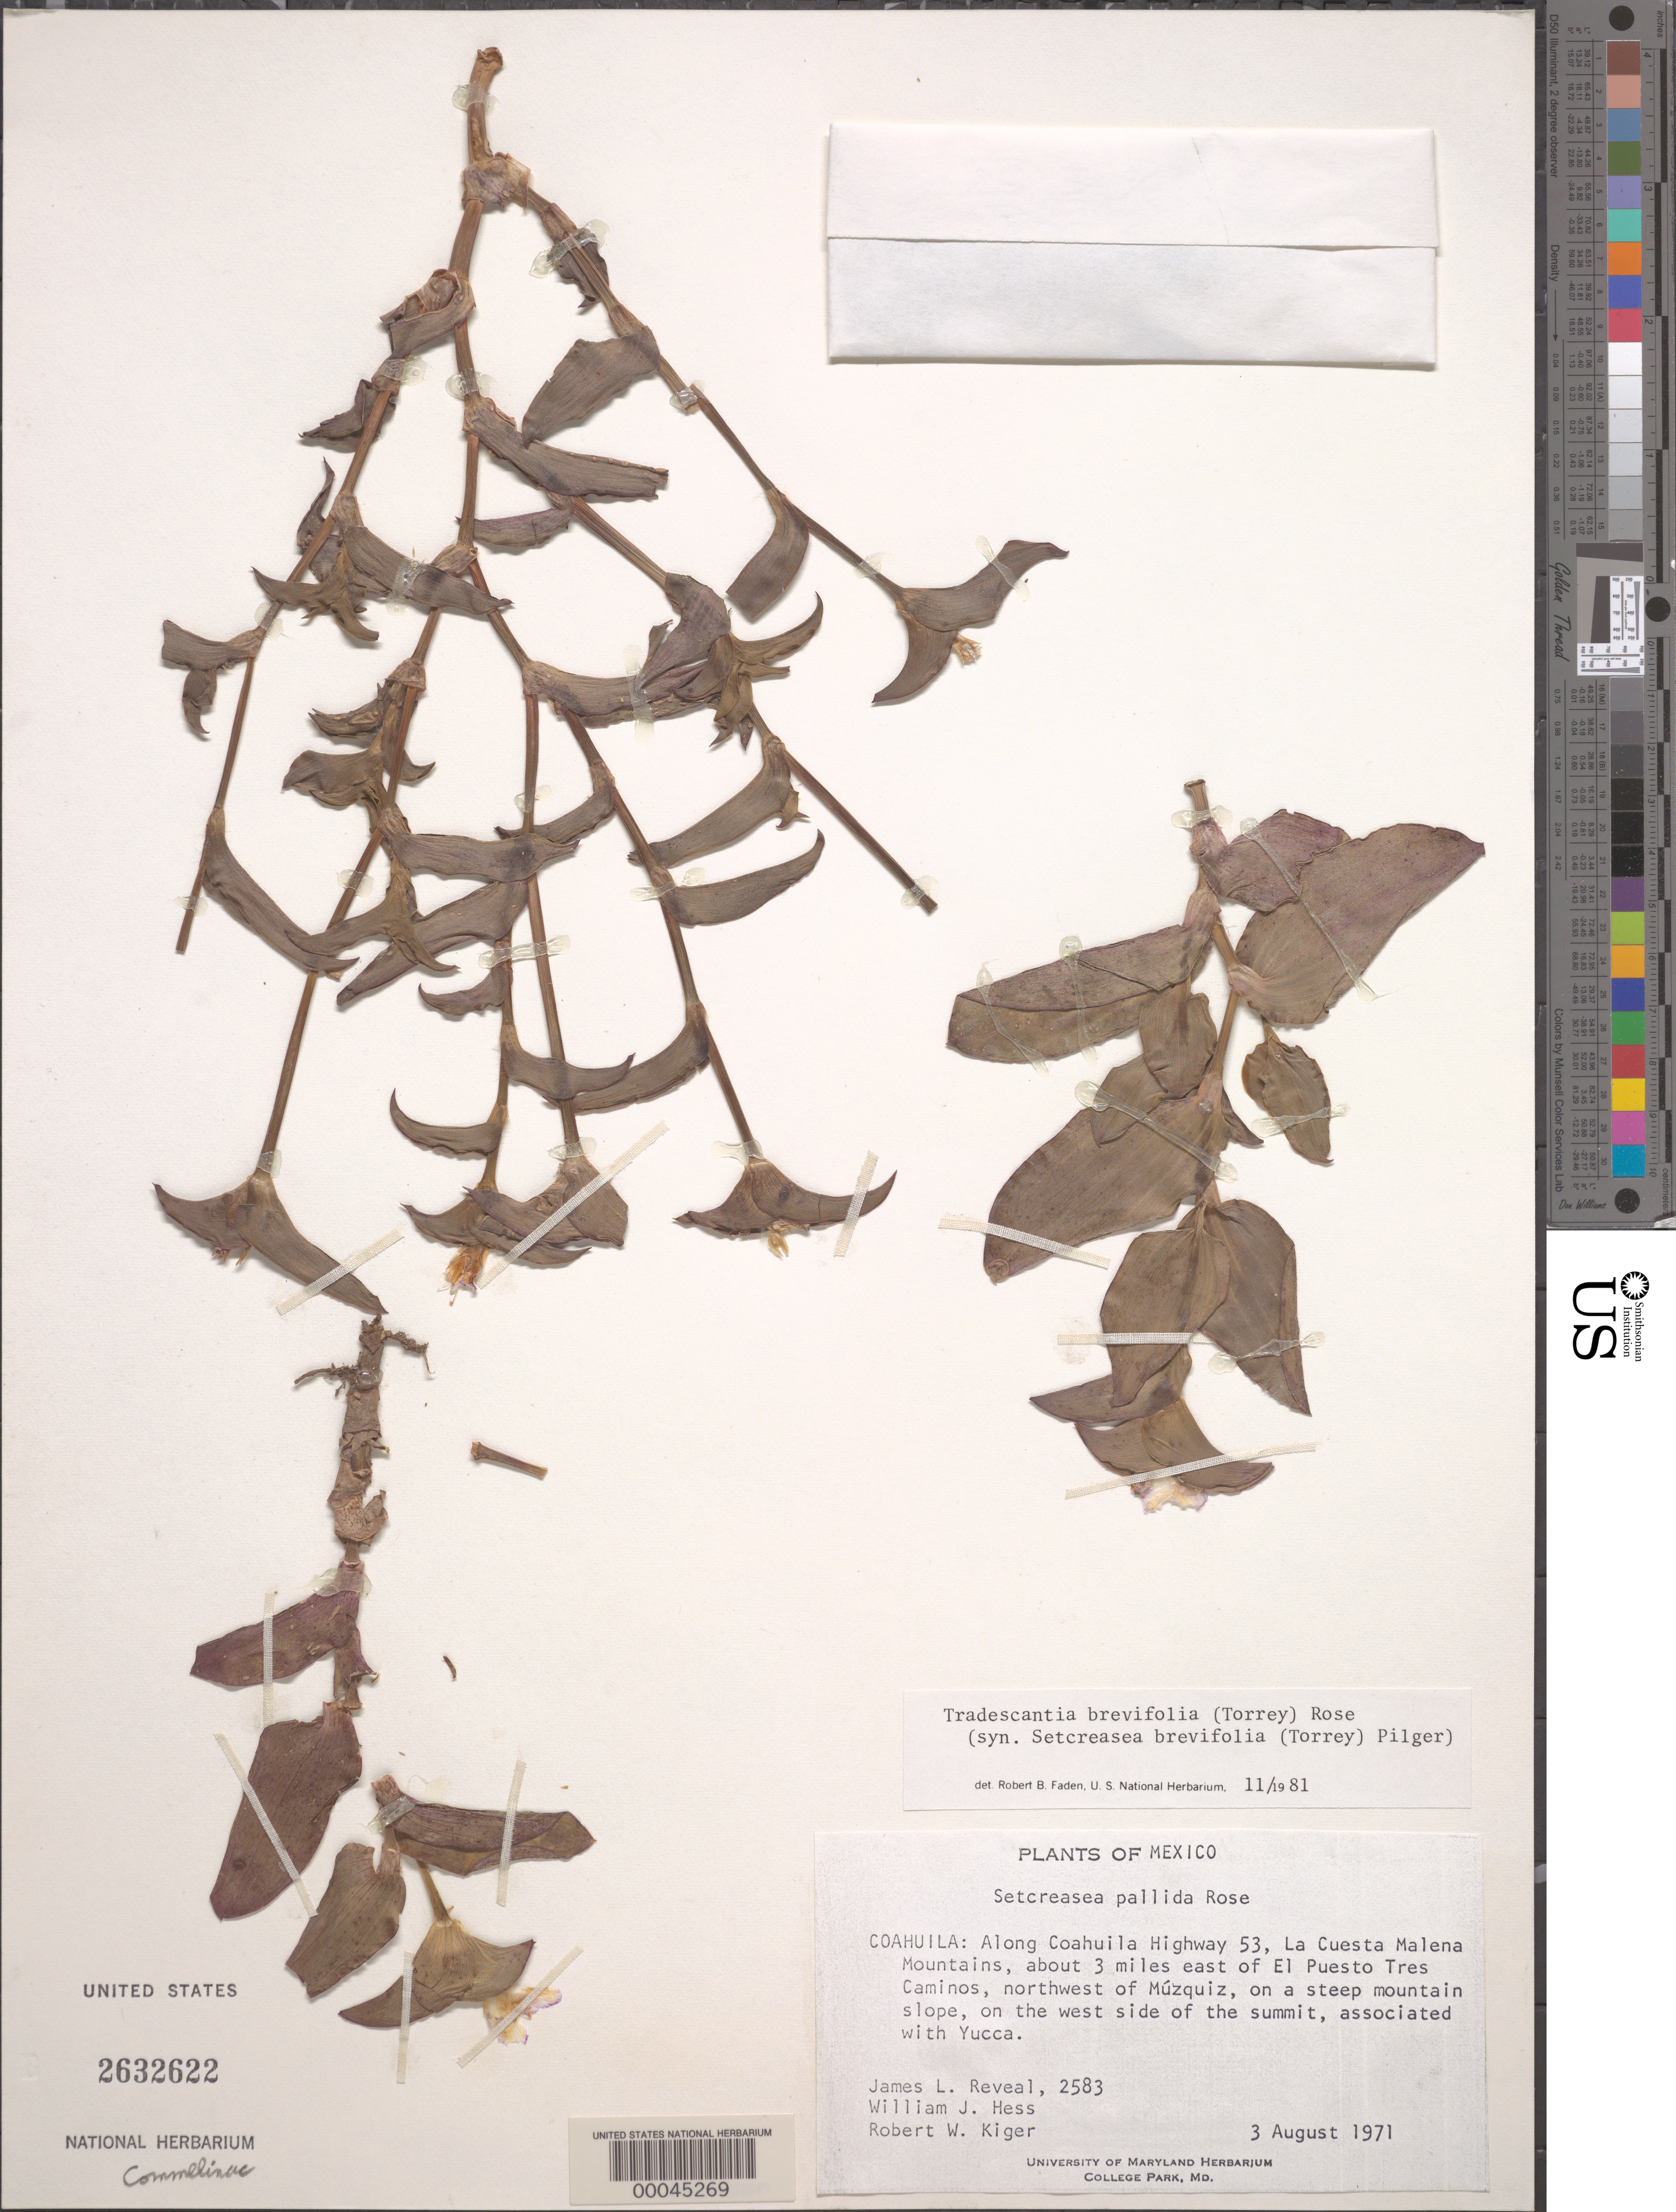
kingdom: Plantae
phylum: Tracheophyta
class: Liliopsida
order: Commelinales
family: Commelinaceae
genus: Tradescantia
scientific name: Tradescantia brevifolia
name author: (Torr.) Rose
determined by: Faden, Robert B., (US), Smithsonian Institution - National Museum of Natural History (UNITED STATES)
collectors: J. L. Reveal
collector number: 2583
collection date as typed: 03 Aug 1971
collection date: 1971-08-03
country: Mexico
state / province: Coahuila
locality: La Cuesta Malena Mtns., E of El Puesto Tres Caminos, NW of Múzquiz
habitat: Steep mountain slope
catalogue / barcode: US 2632622